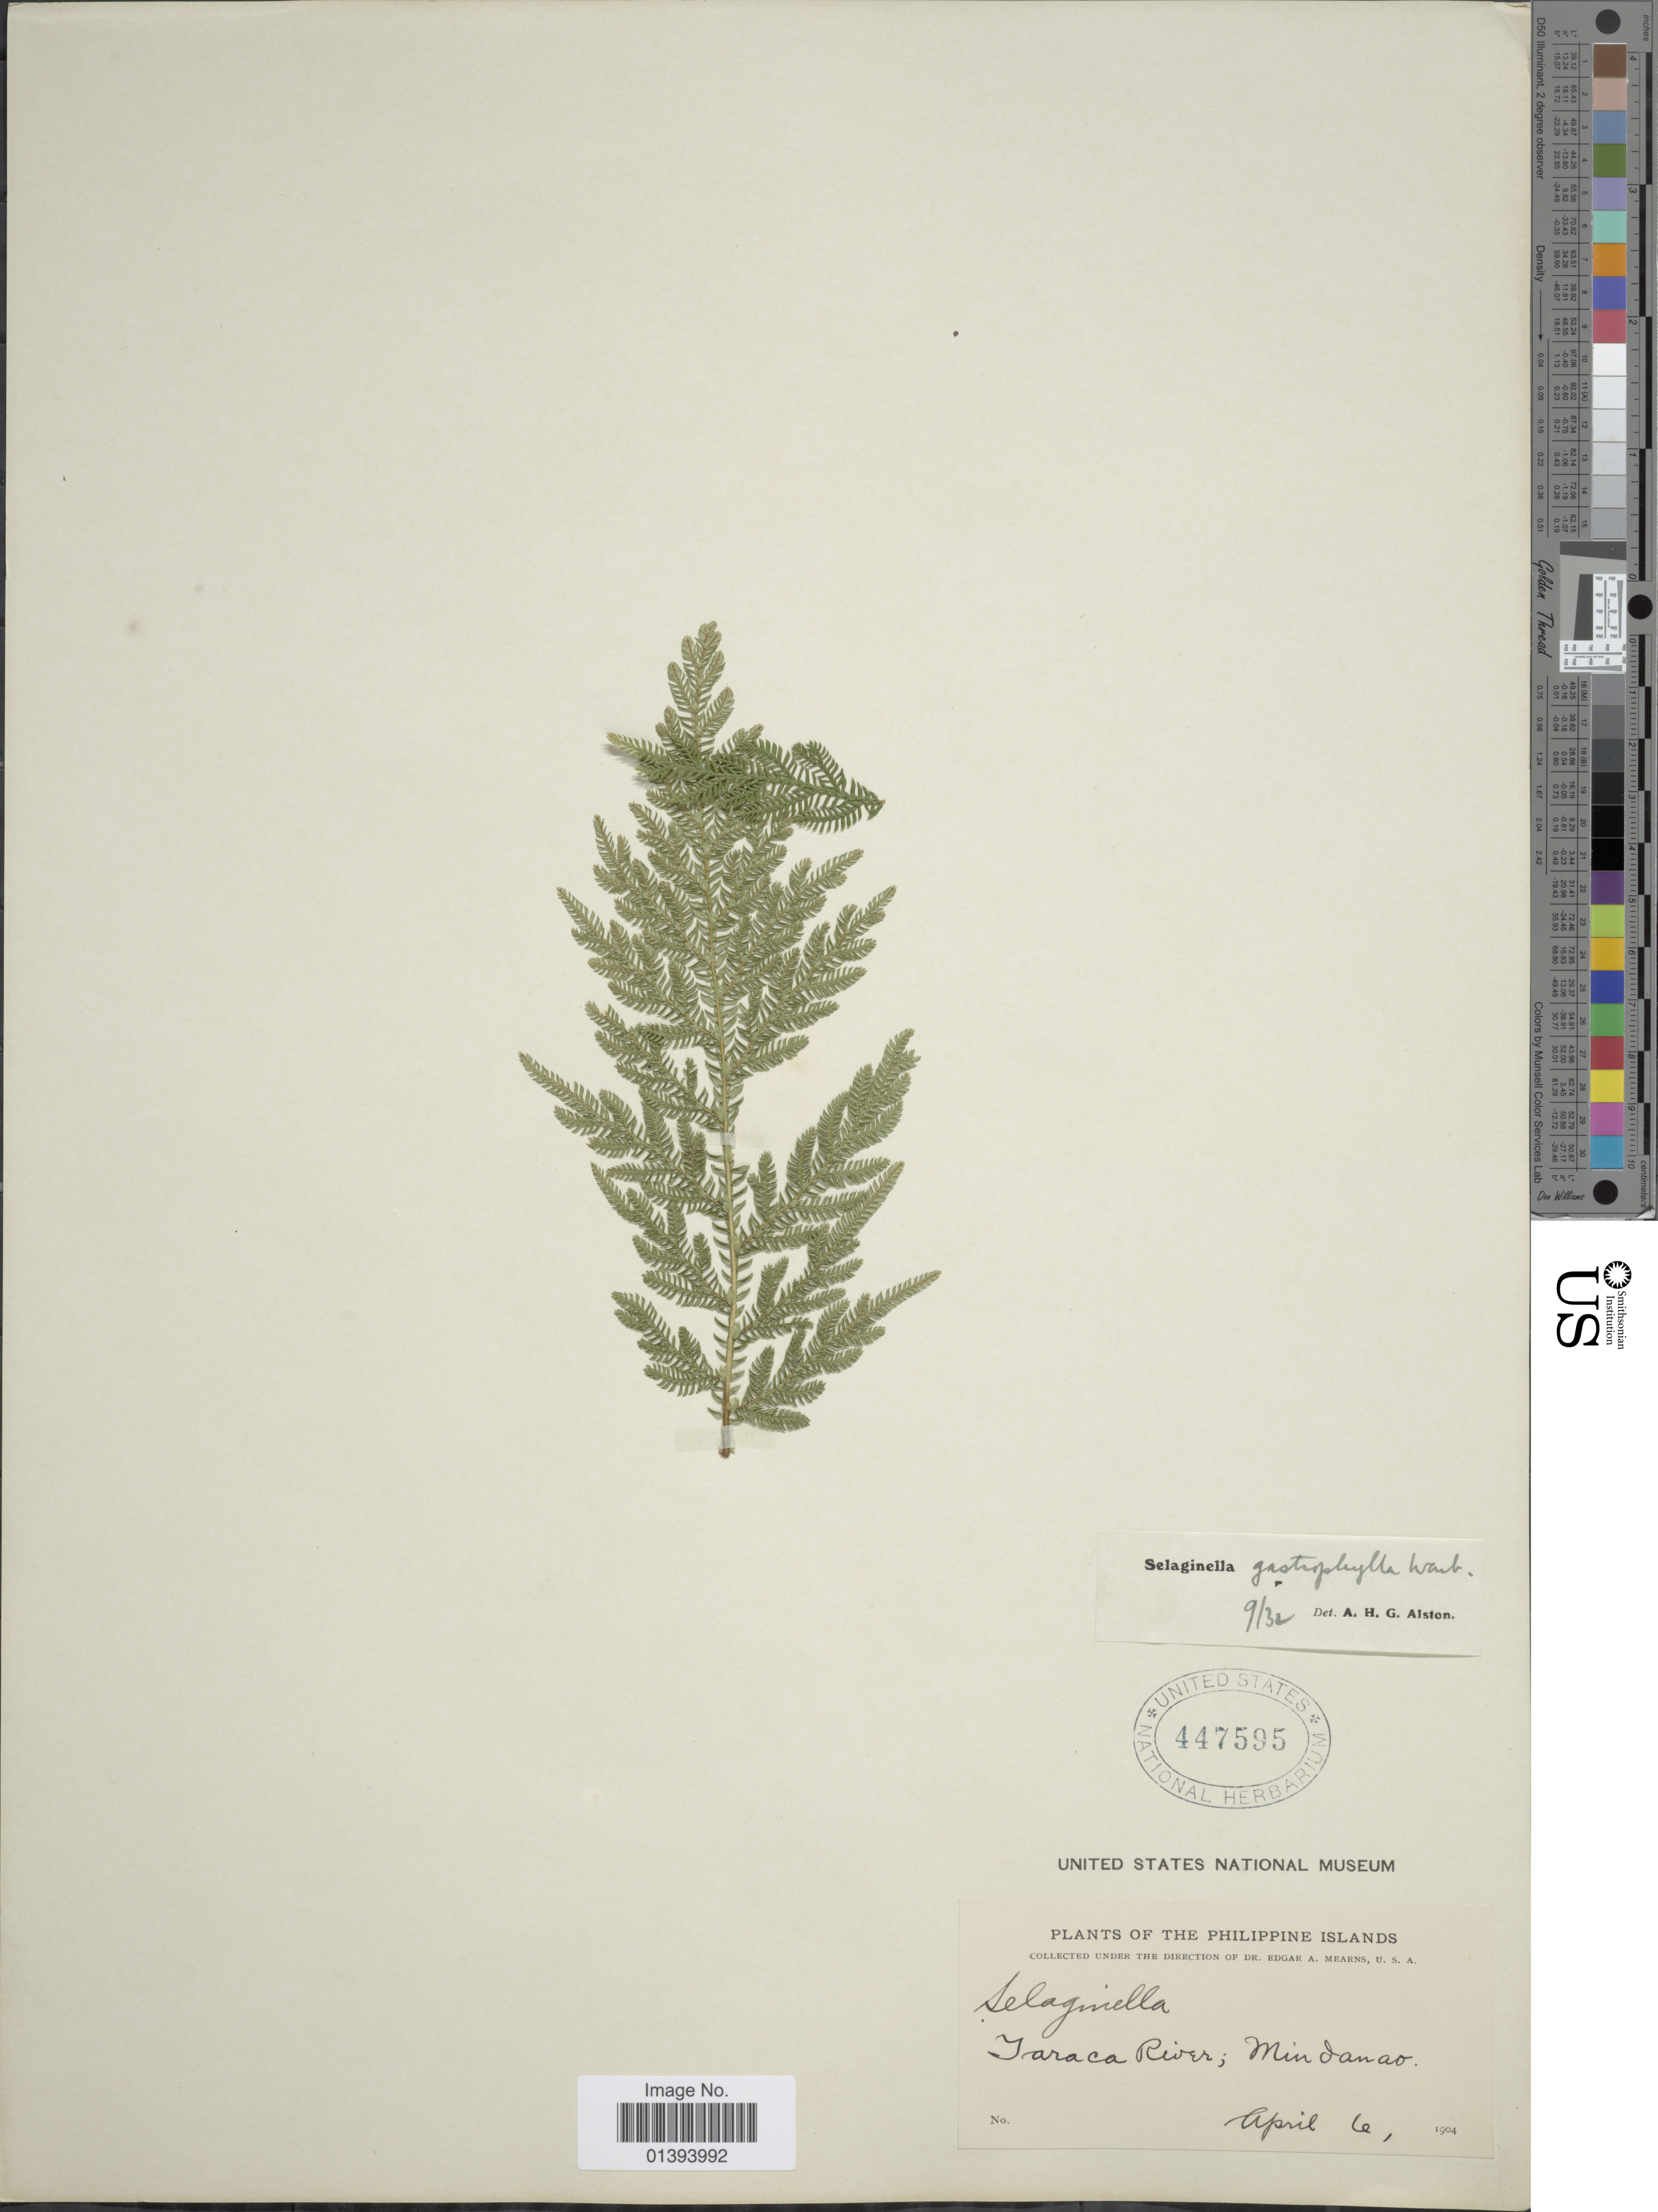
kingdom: Plantae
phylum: Tracheophyta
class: Lycopodiopsida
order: Selaginellales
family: Selaginellaceae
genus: Selaginella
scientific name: Selaginella gastrophylla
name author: Warb.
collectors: E. A. Mearns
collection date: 1904-04-06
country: Philippines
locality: Taraca River, Mindanao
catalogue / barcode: US 447595